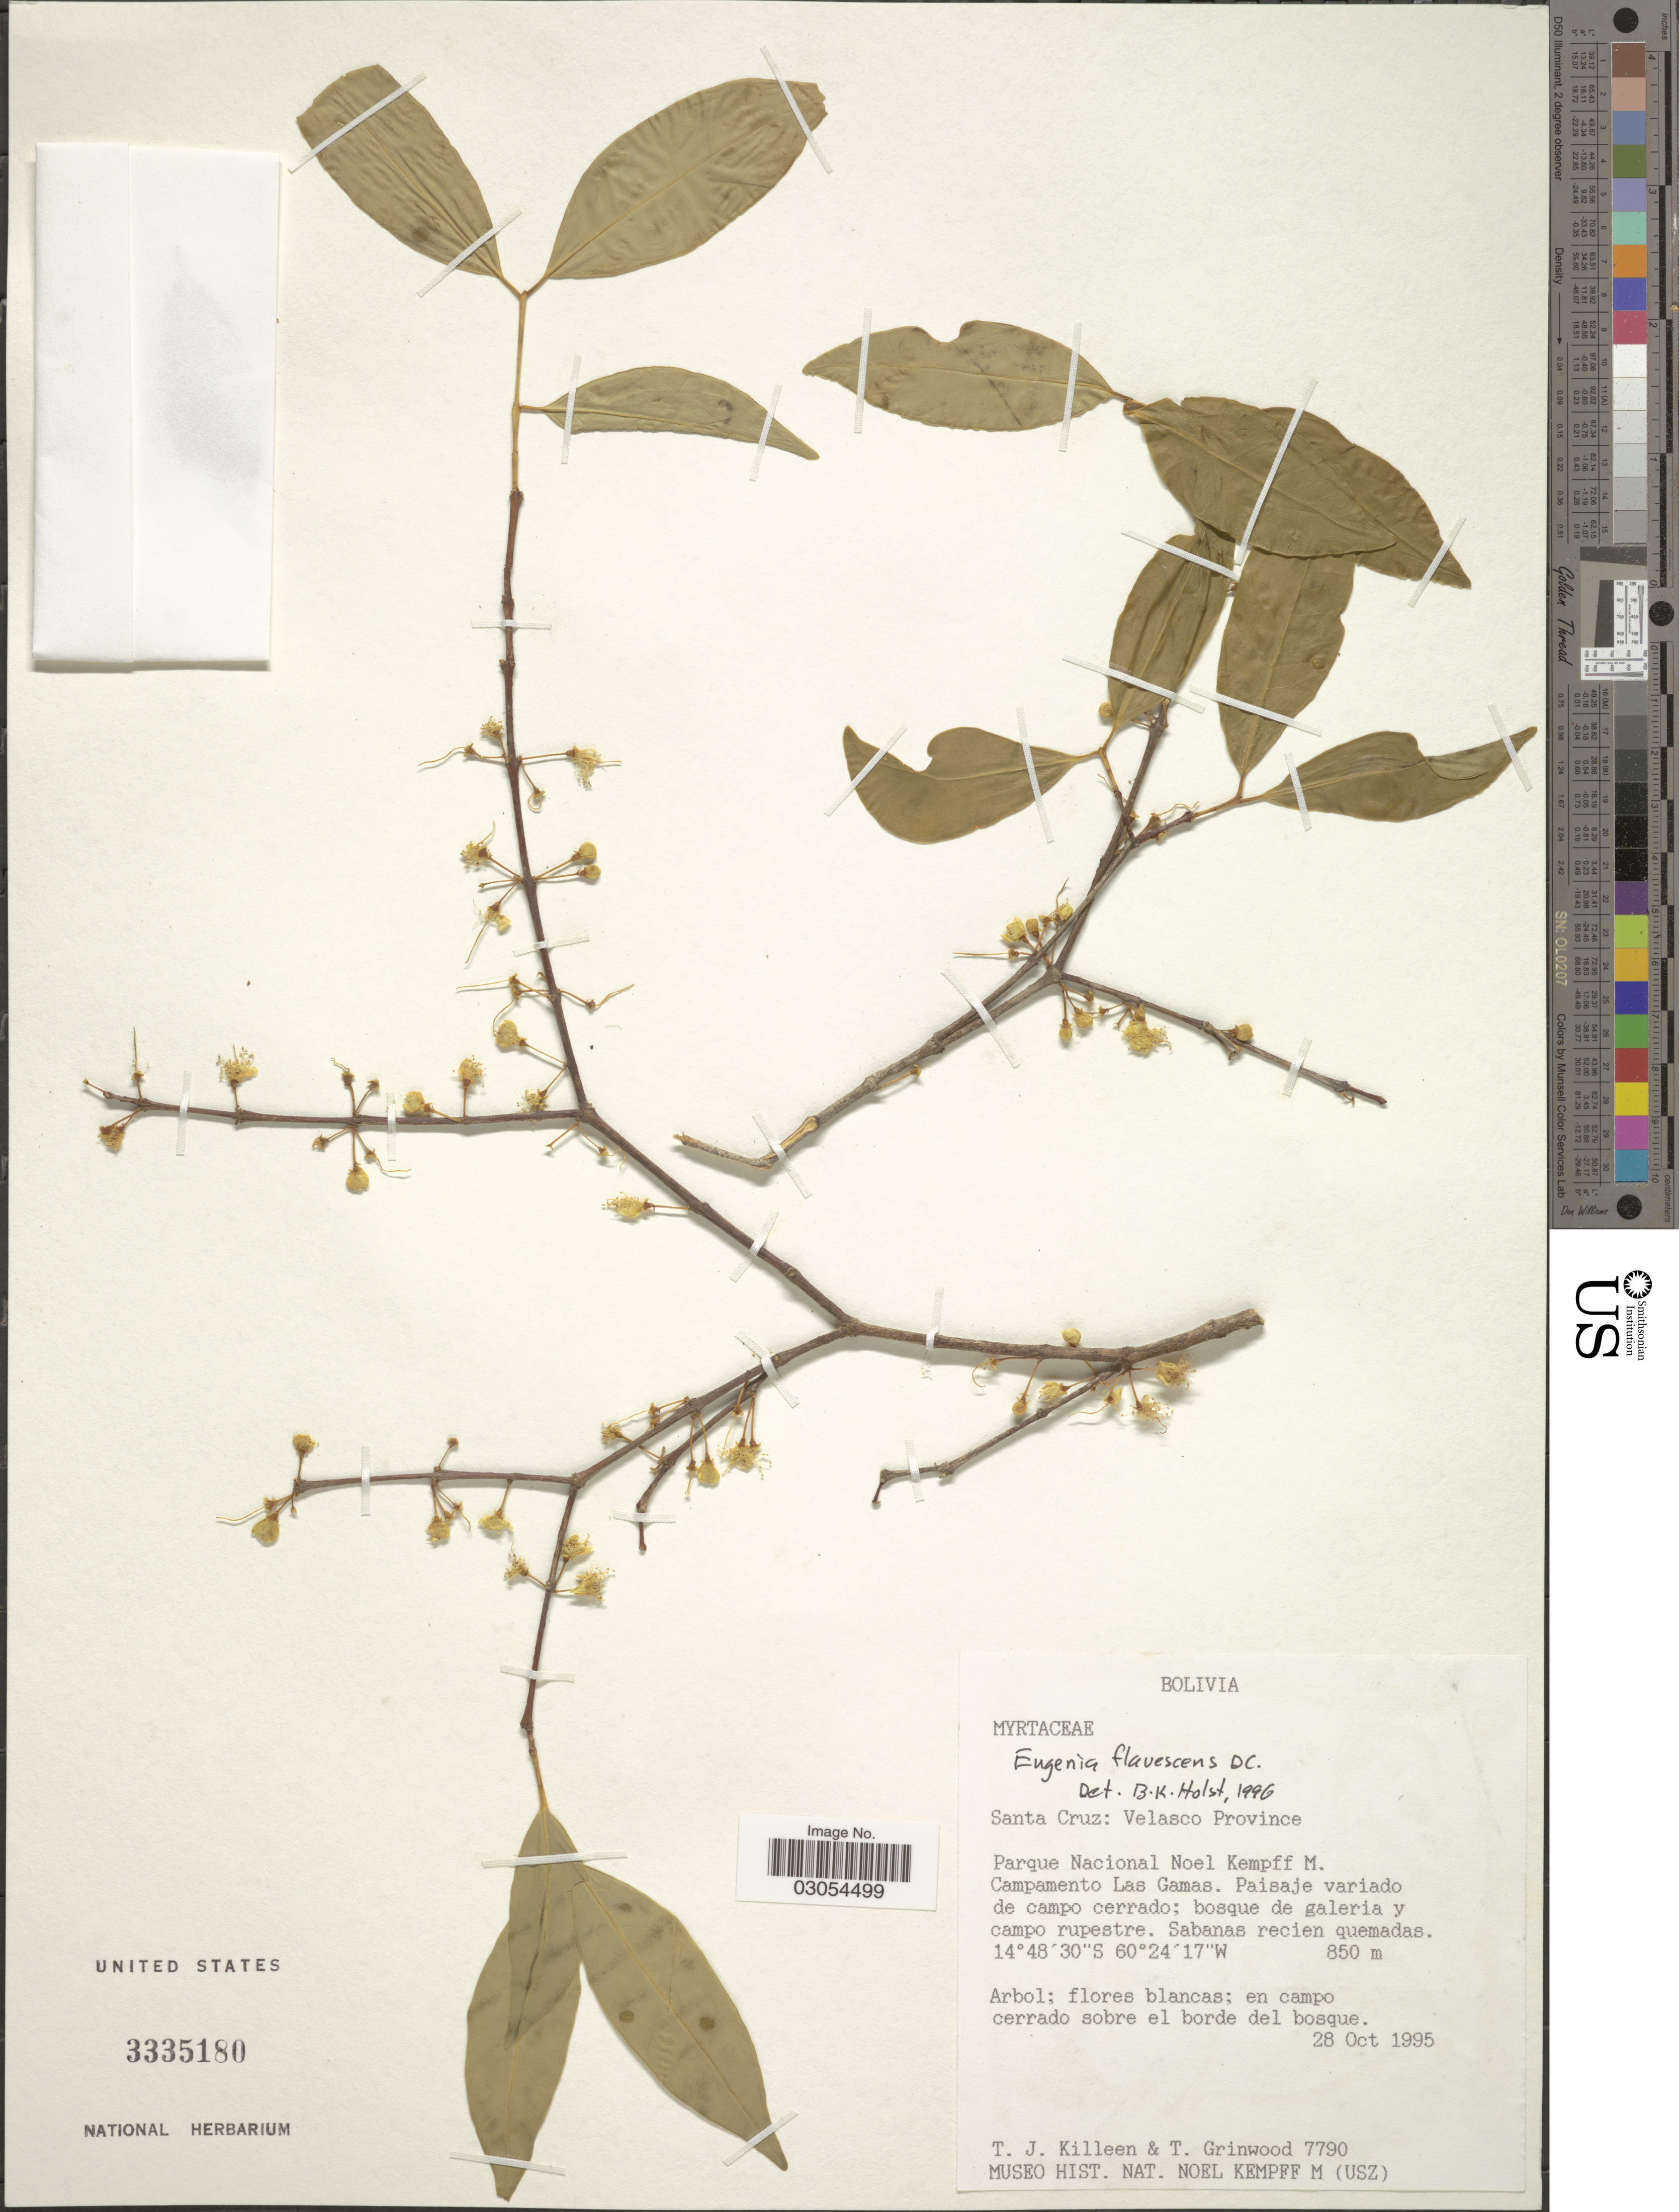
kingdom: Plantae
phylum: Tracheophyta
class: Magnoliopsida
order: Myrtales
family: Myrtaceae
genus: Eugenia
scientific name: Eugenia flavescens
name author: DC.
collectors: T. J. Killeen & T. Grinwood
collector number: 7790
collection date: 1995-10-28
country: Bolivia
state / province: Santa Cruz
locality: Velasco Province. Parque Nacional Noel Kempff M. Campamento Las Gamas. Paisaje variado de campo cerrado: bosque de galeria y campo rupestre.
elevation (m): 850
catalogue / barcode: US 3335180